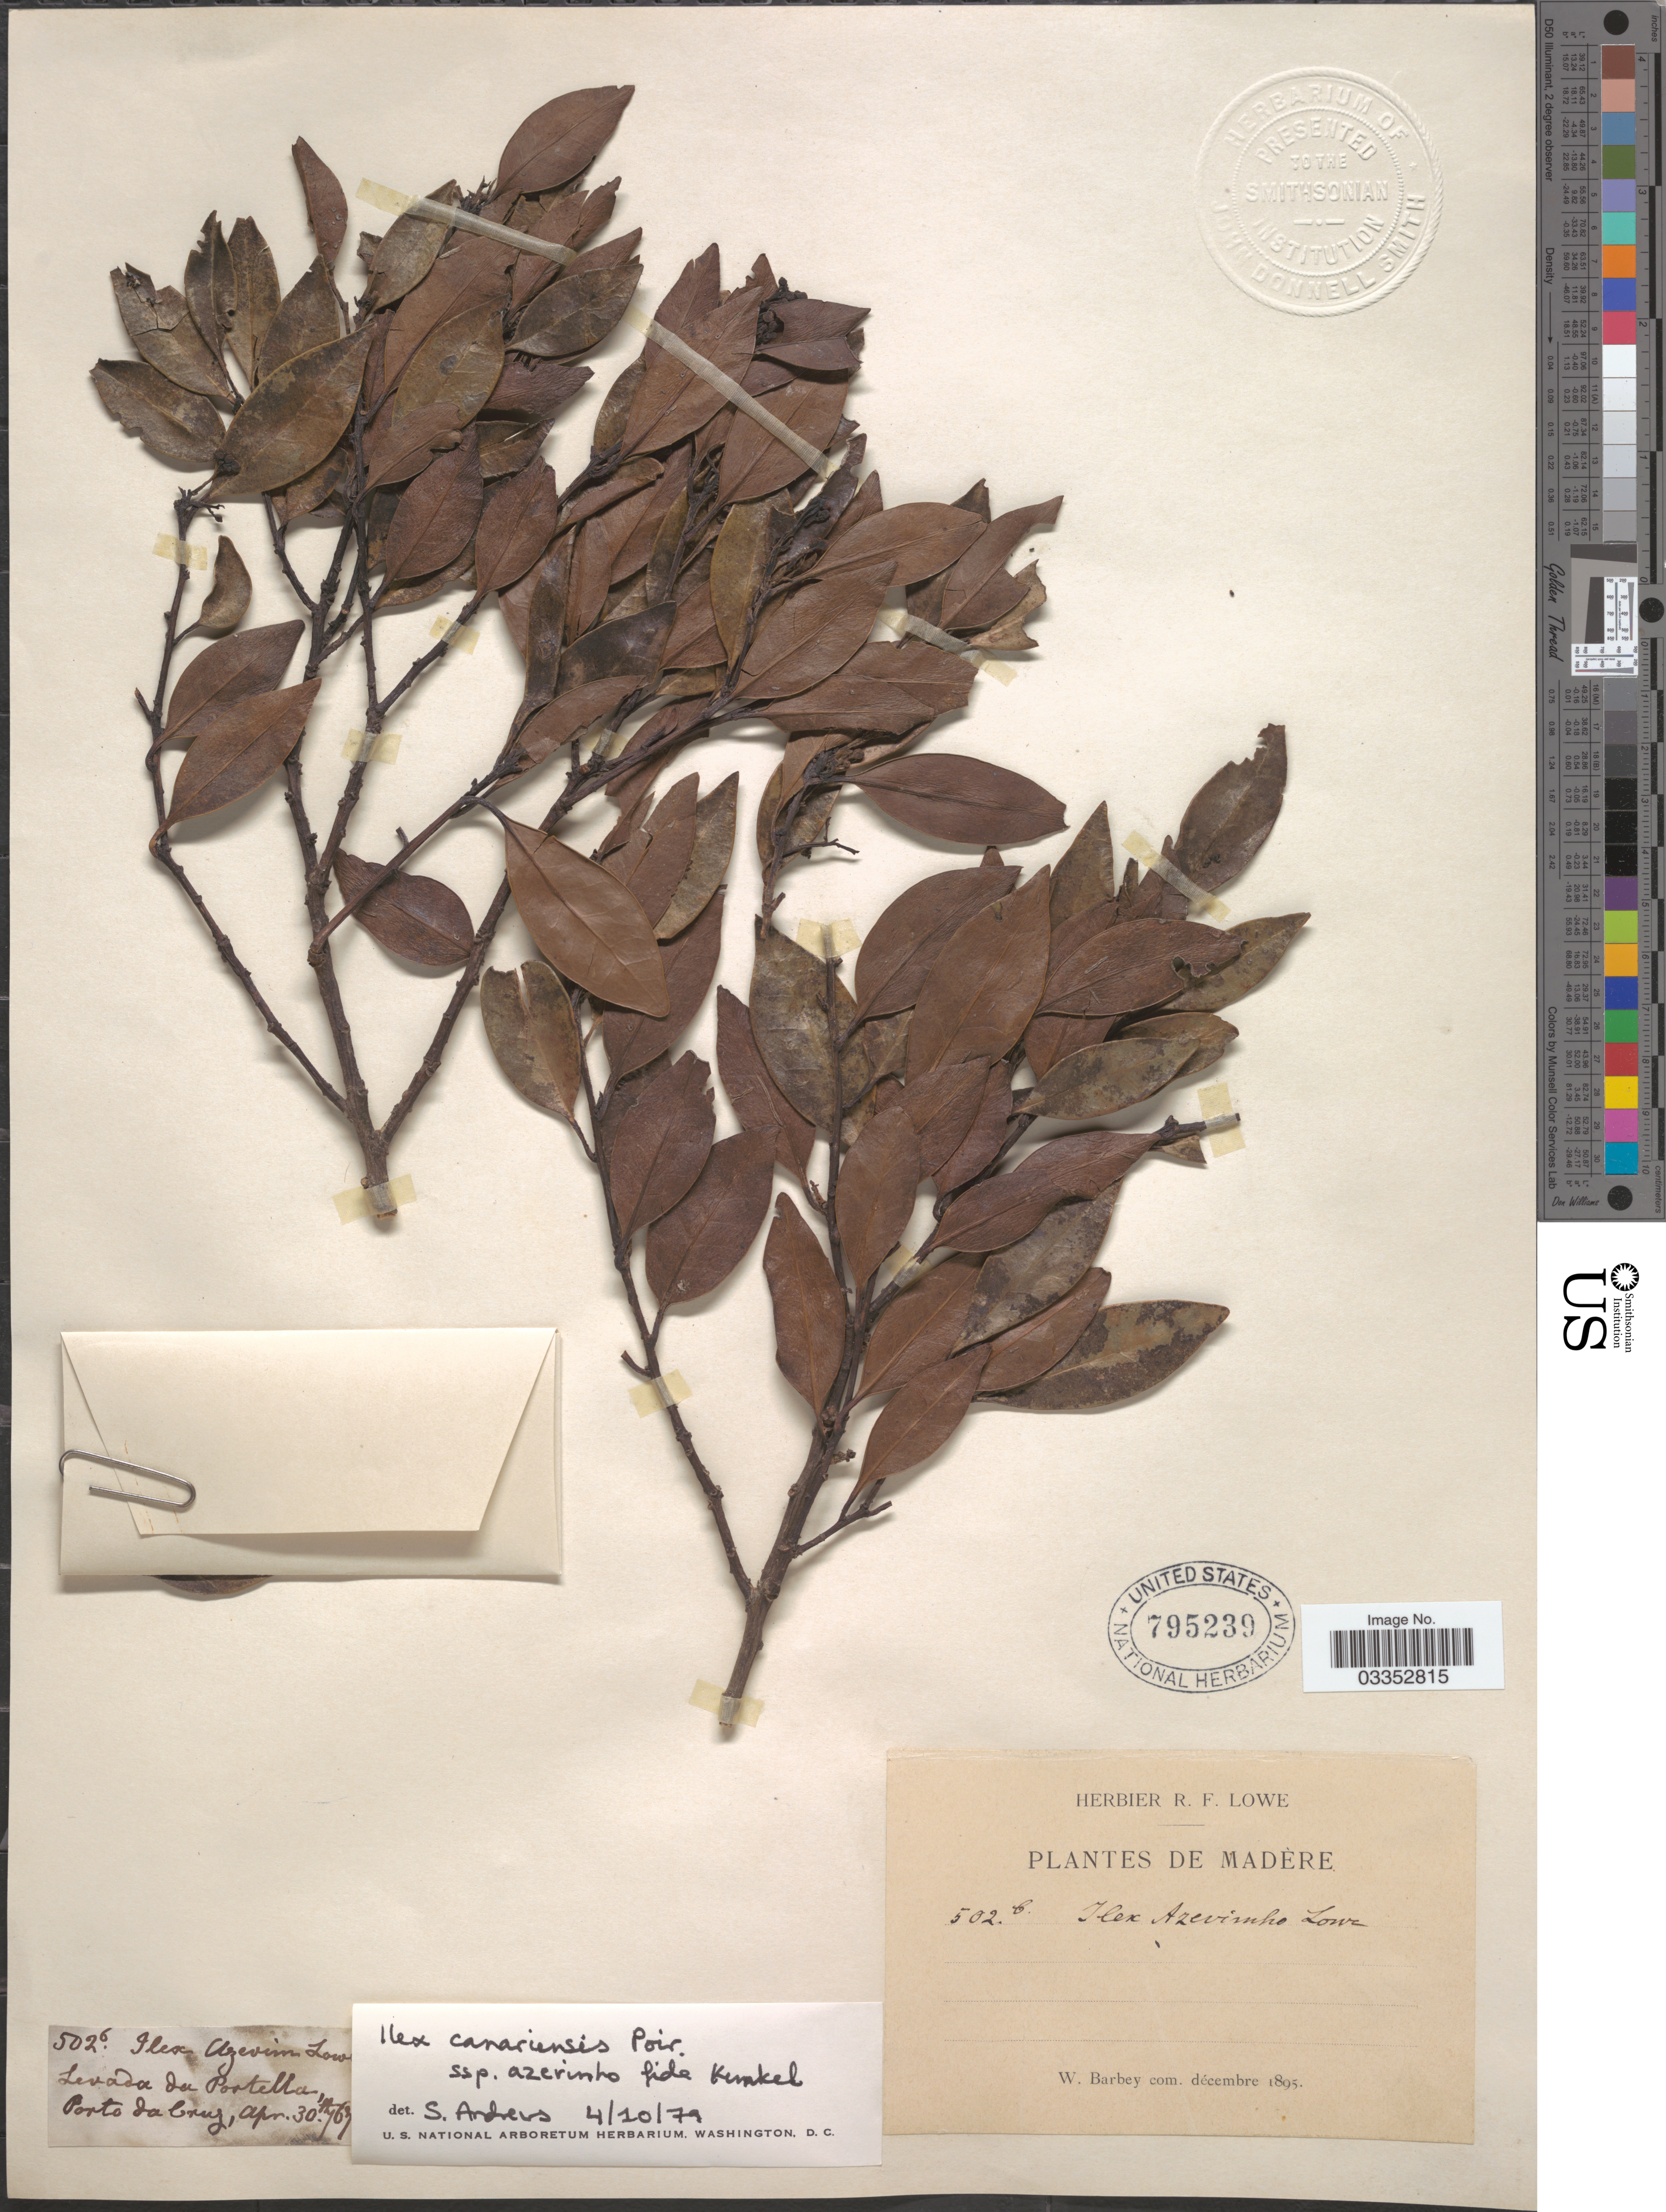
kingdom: Plantae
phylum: Tracheophyta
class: Magnoliopsida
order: Aquifoliales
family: Aquifoliaceae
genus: Ilex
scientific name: Ilex canariensis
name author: Poir.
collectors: W. Barbey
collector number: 5026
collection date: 1867-04-30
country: Portugal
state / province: Madeira (Aut. Reg.)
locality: Madère, Levada du Portella Porto da Cruz.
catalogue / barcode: US 795239